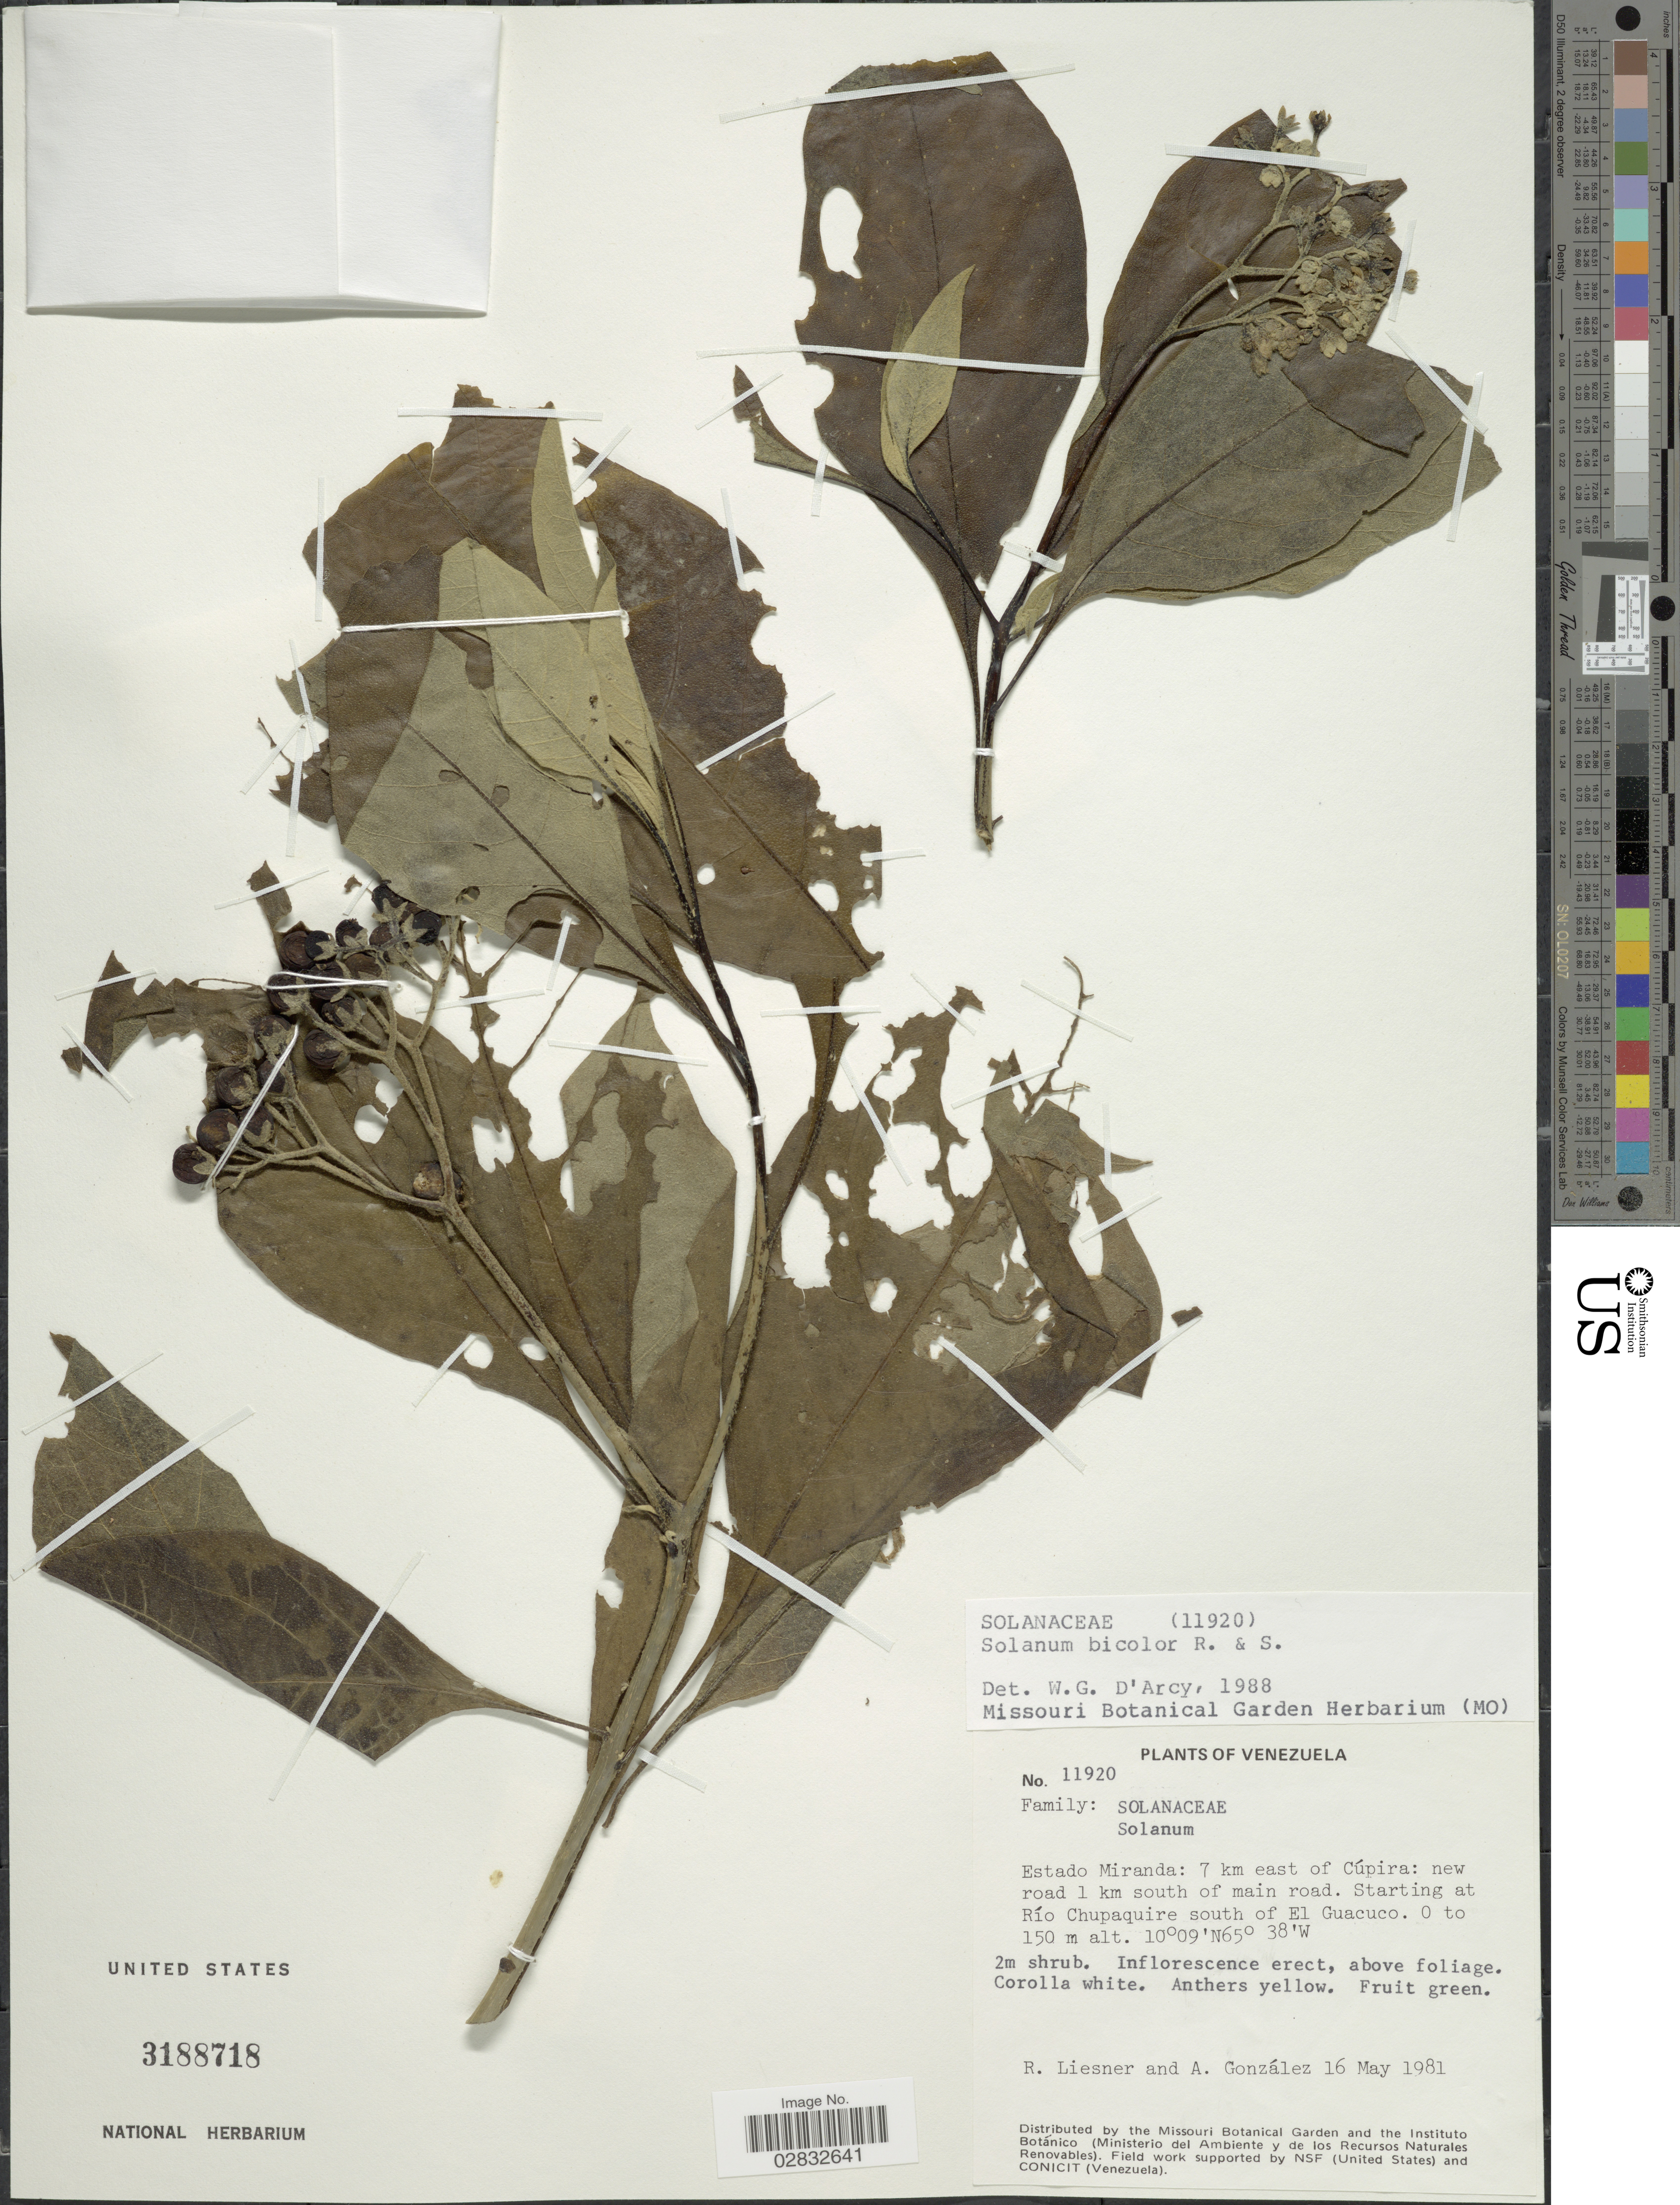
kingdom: Plantae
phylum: Tracheophyta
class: Magnoliopsida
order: Solanales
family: Solanaceae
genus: Solanum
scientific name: Solanum bicolor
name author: Willd. ex Roem. & Schult.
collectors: R. L. Liesner & A. C. González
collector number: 11920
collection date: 1981-05-16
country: Venezuela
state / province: Miranda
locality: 7 km east of Cúpira, new road 1 km south of main road, Starting at Río Chupaquire south of El Guacuco.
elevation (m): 0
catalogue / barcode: US 3188718